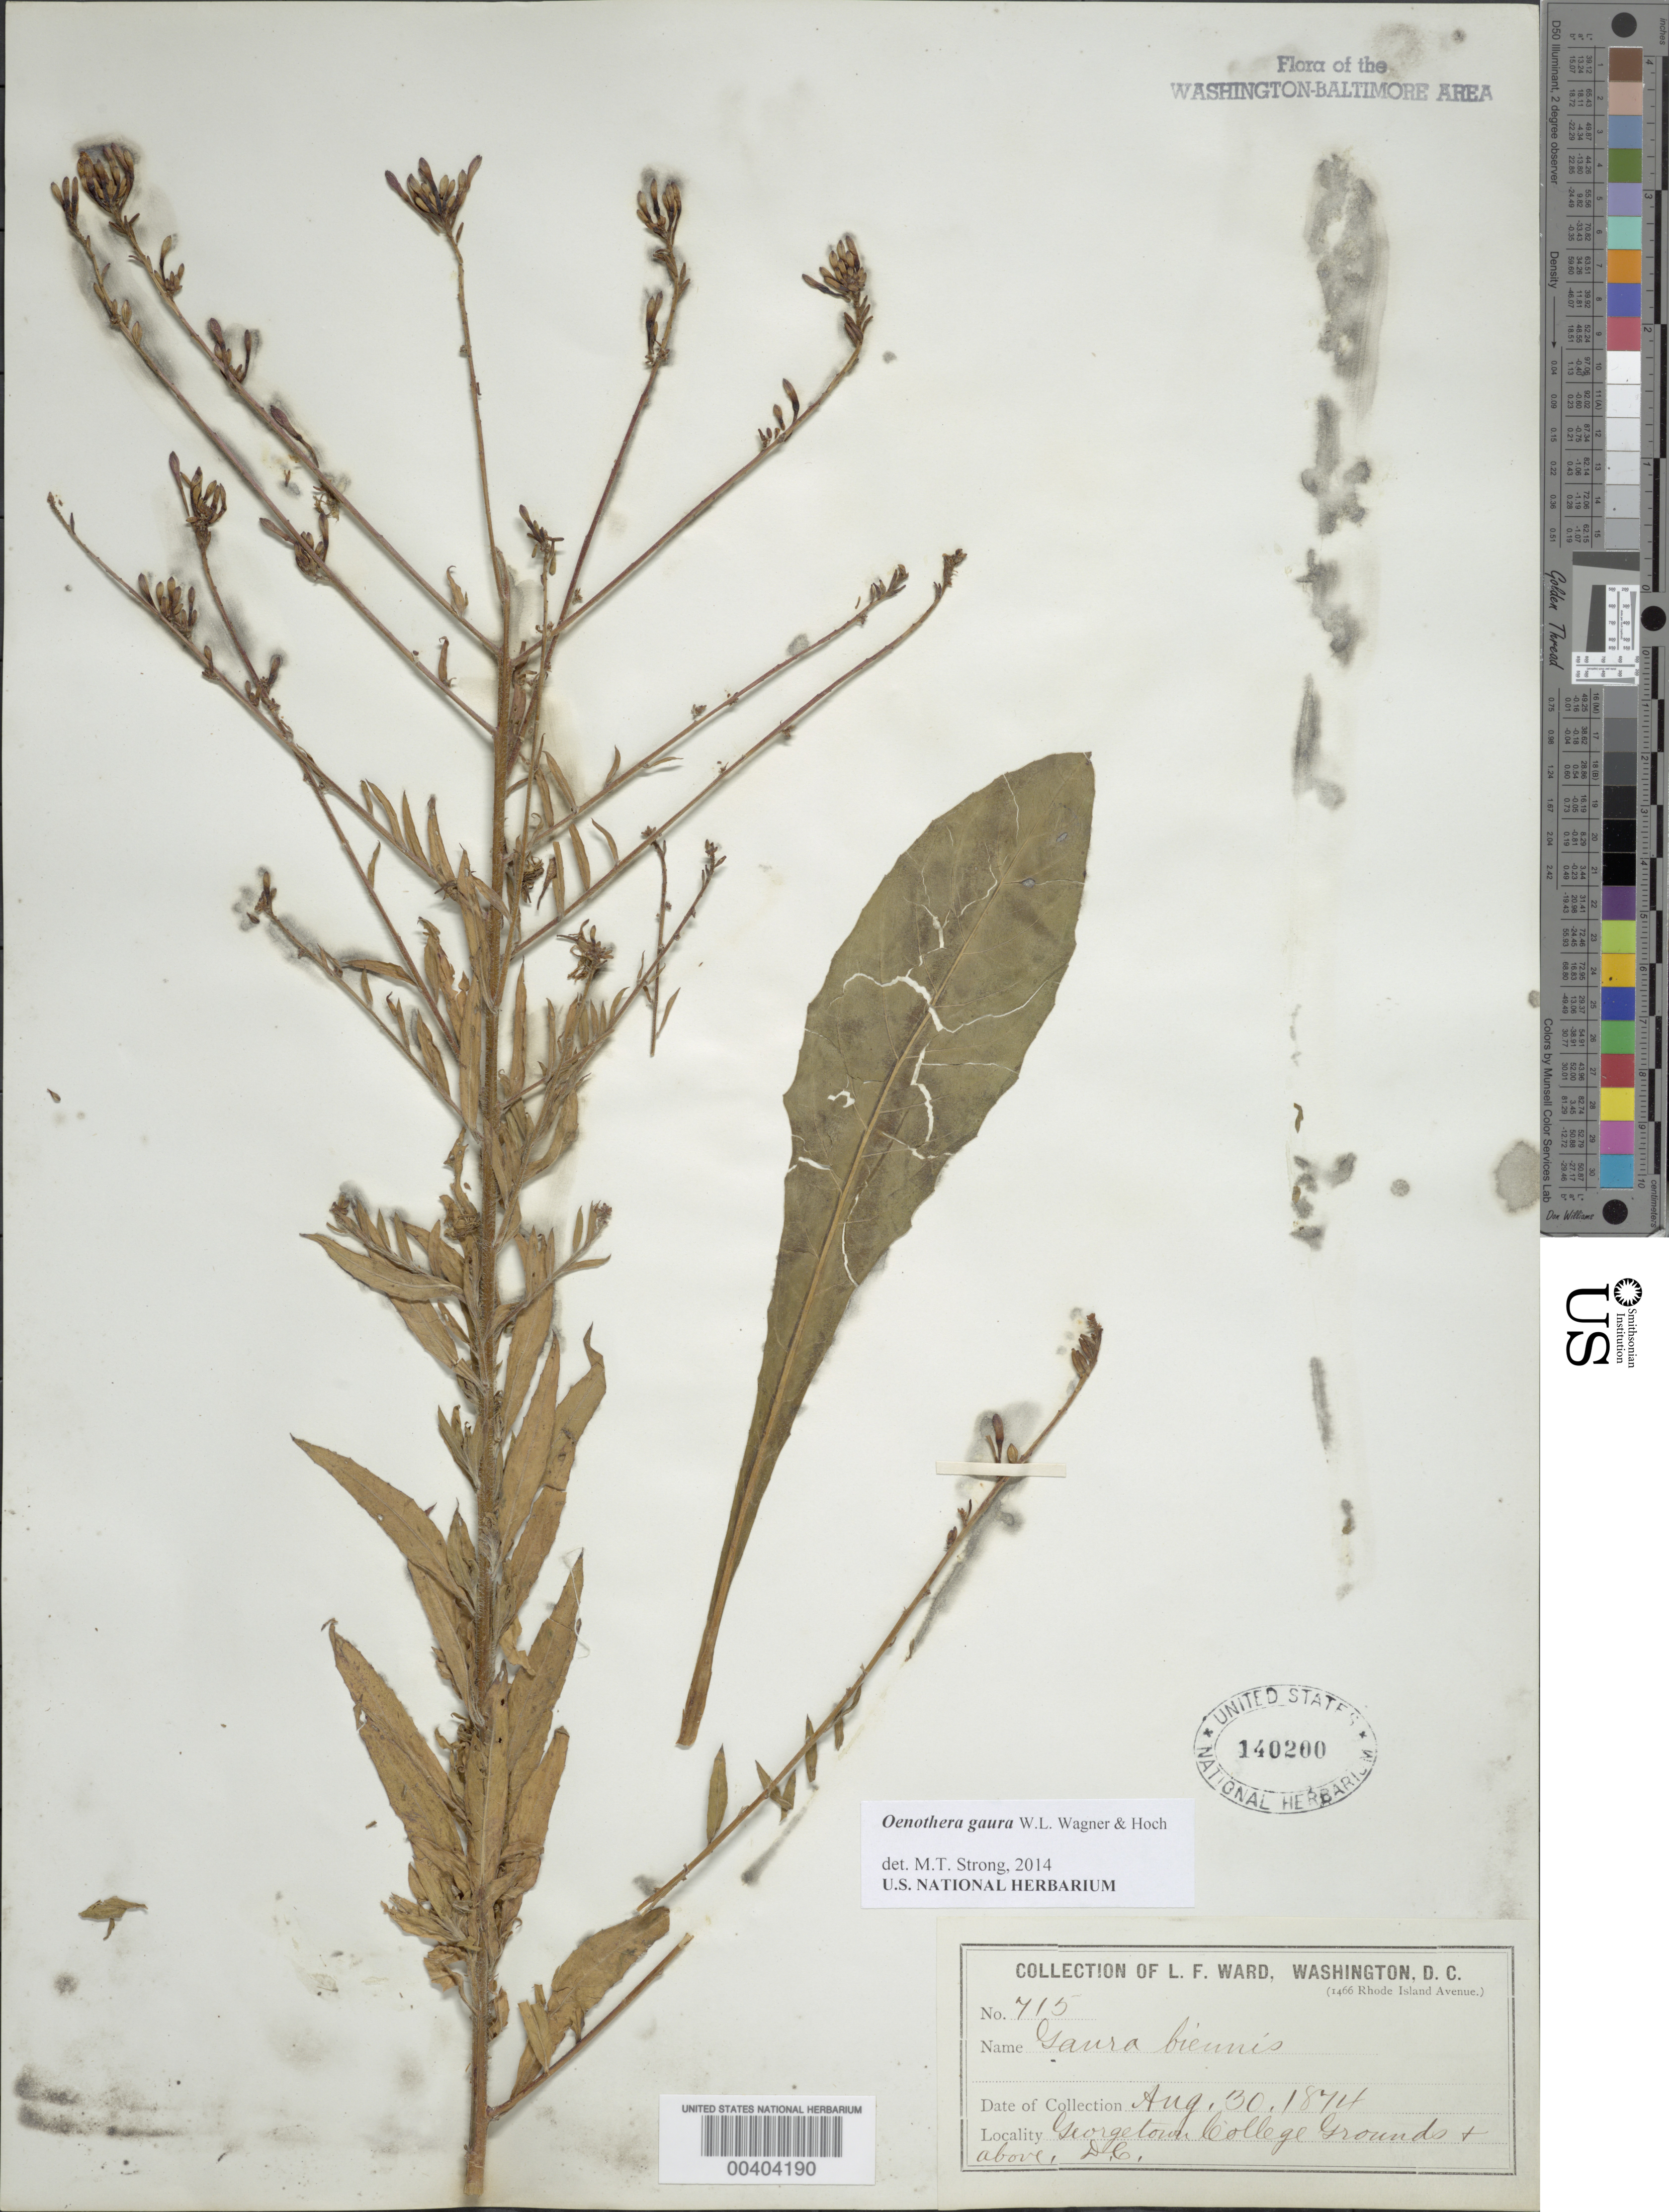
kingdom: Plantae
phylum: Tracheophyta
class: Magnoliopsida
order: Myrtales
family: Onagraceae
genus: Oenothera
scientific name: Oenothera gaura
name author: W.L. Wagner & Hoch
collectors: L. F. Ward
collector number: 715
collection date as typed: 30 Aug 1874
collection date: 1874-08-30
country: United States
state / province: District of Columbia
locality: Georgetown College grounds and above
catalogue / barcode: US 140200